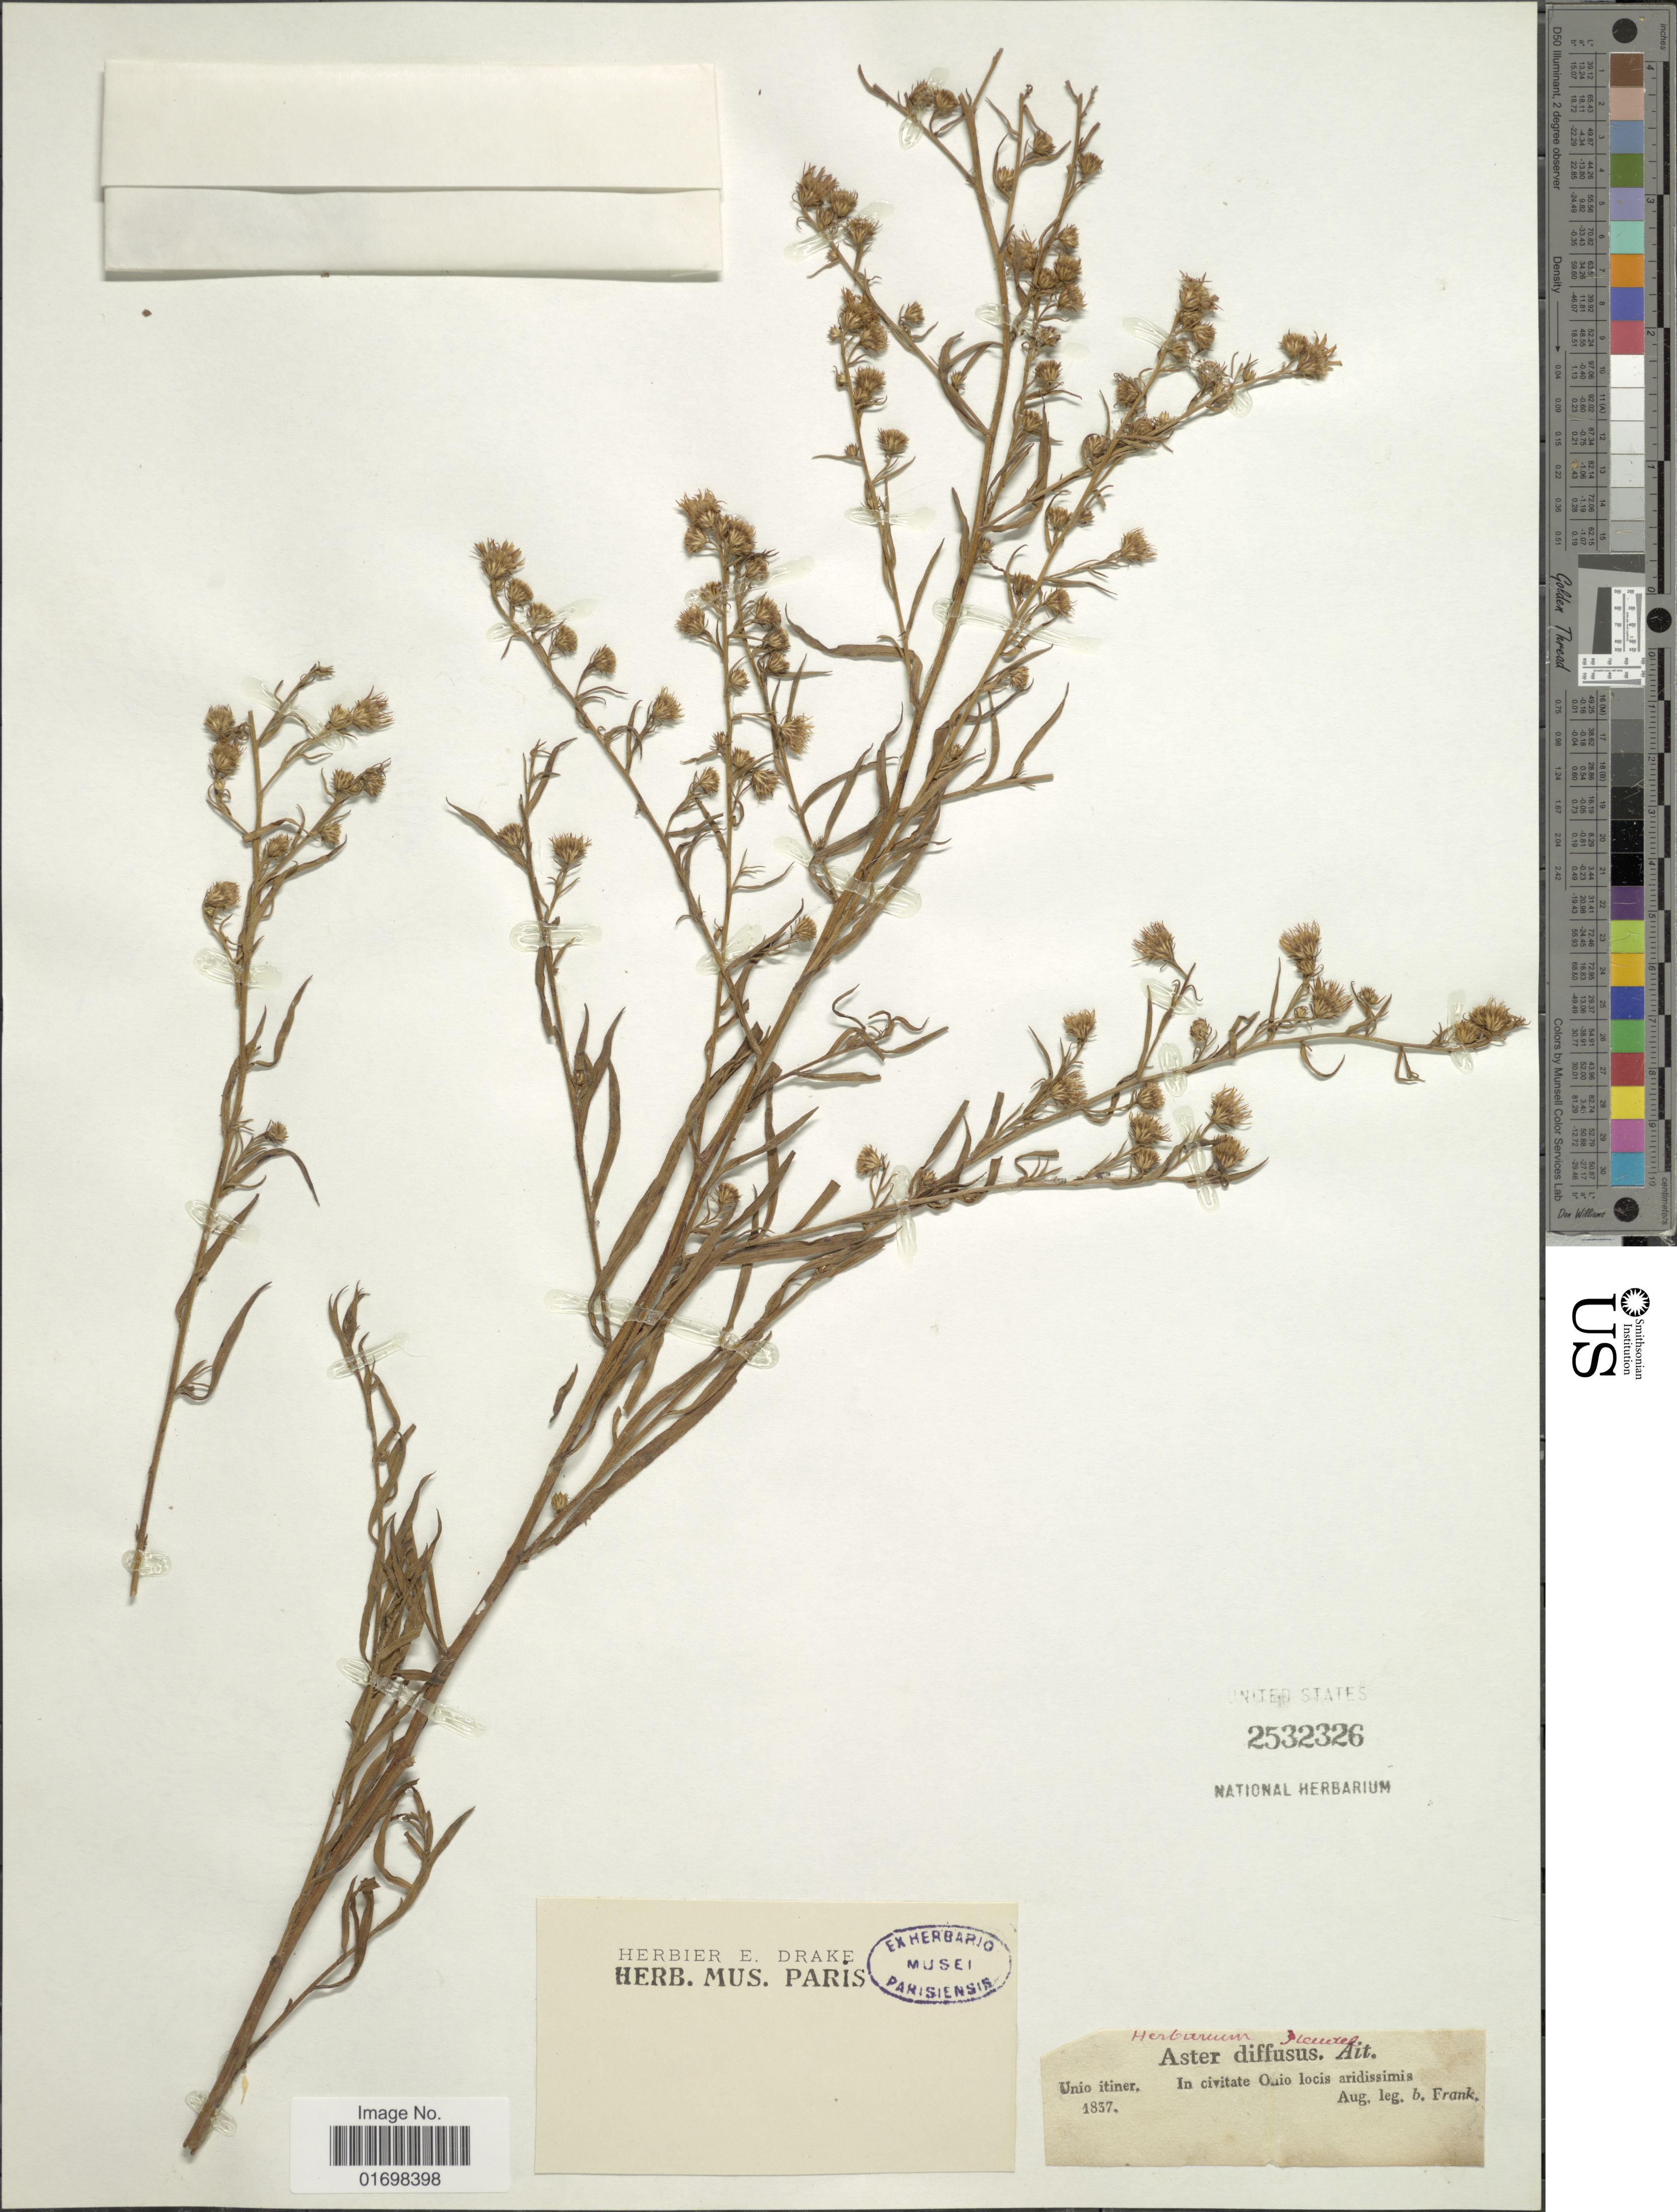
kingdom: Plantae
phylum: Tracheophyta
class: Magnoliopsida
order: Asterales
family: Asteraceae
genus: Symphyotrichum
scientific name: Symphyotrichum lateriflorum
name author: (L.) Á. Löve & D. Löve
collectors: -. Frank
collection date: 1837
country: United States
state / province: Ohio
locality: In civitate Ohio aridissimis.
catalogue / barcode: US 2532326